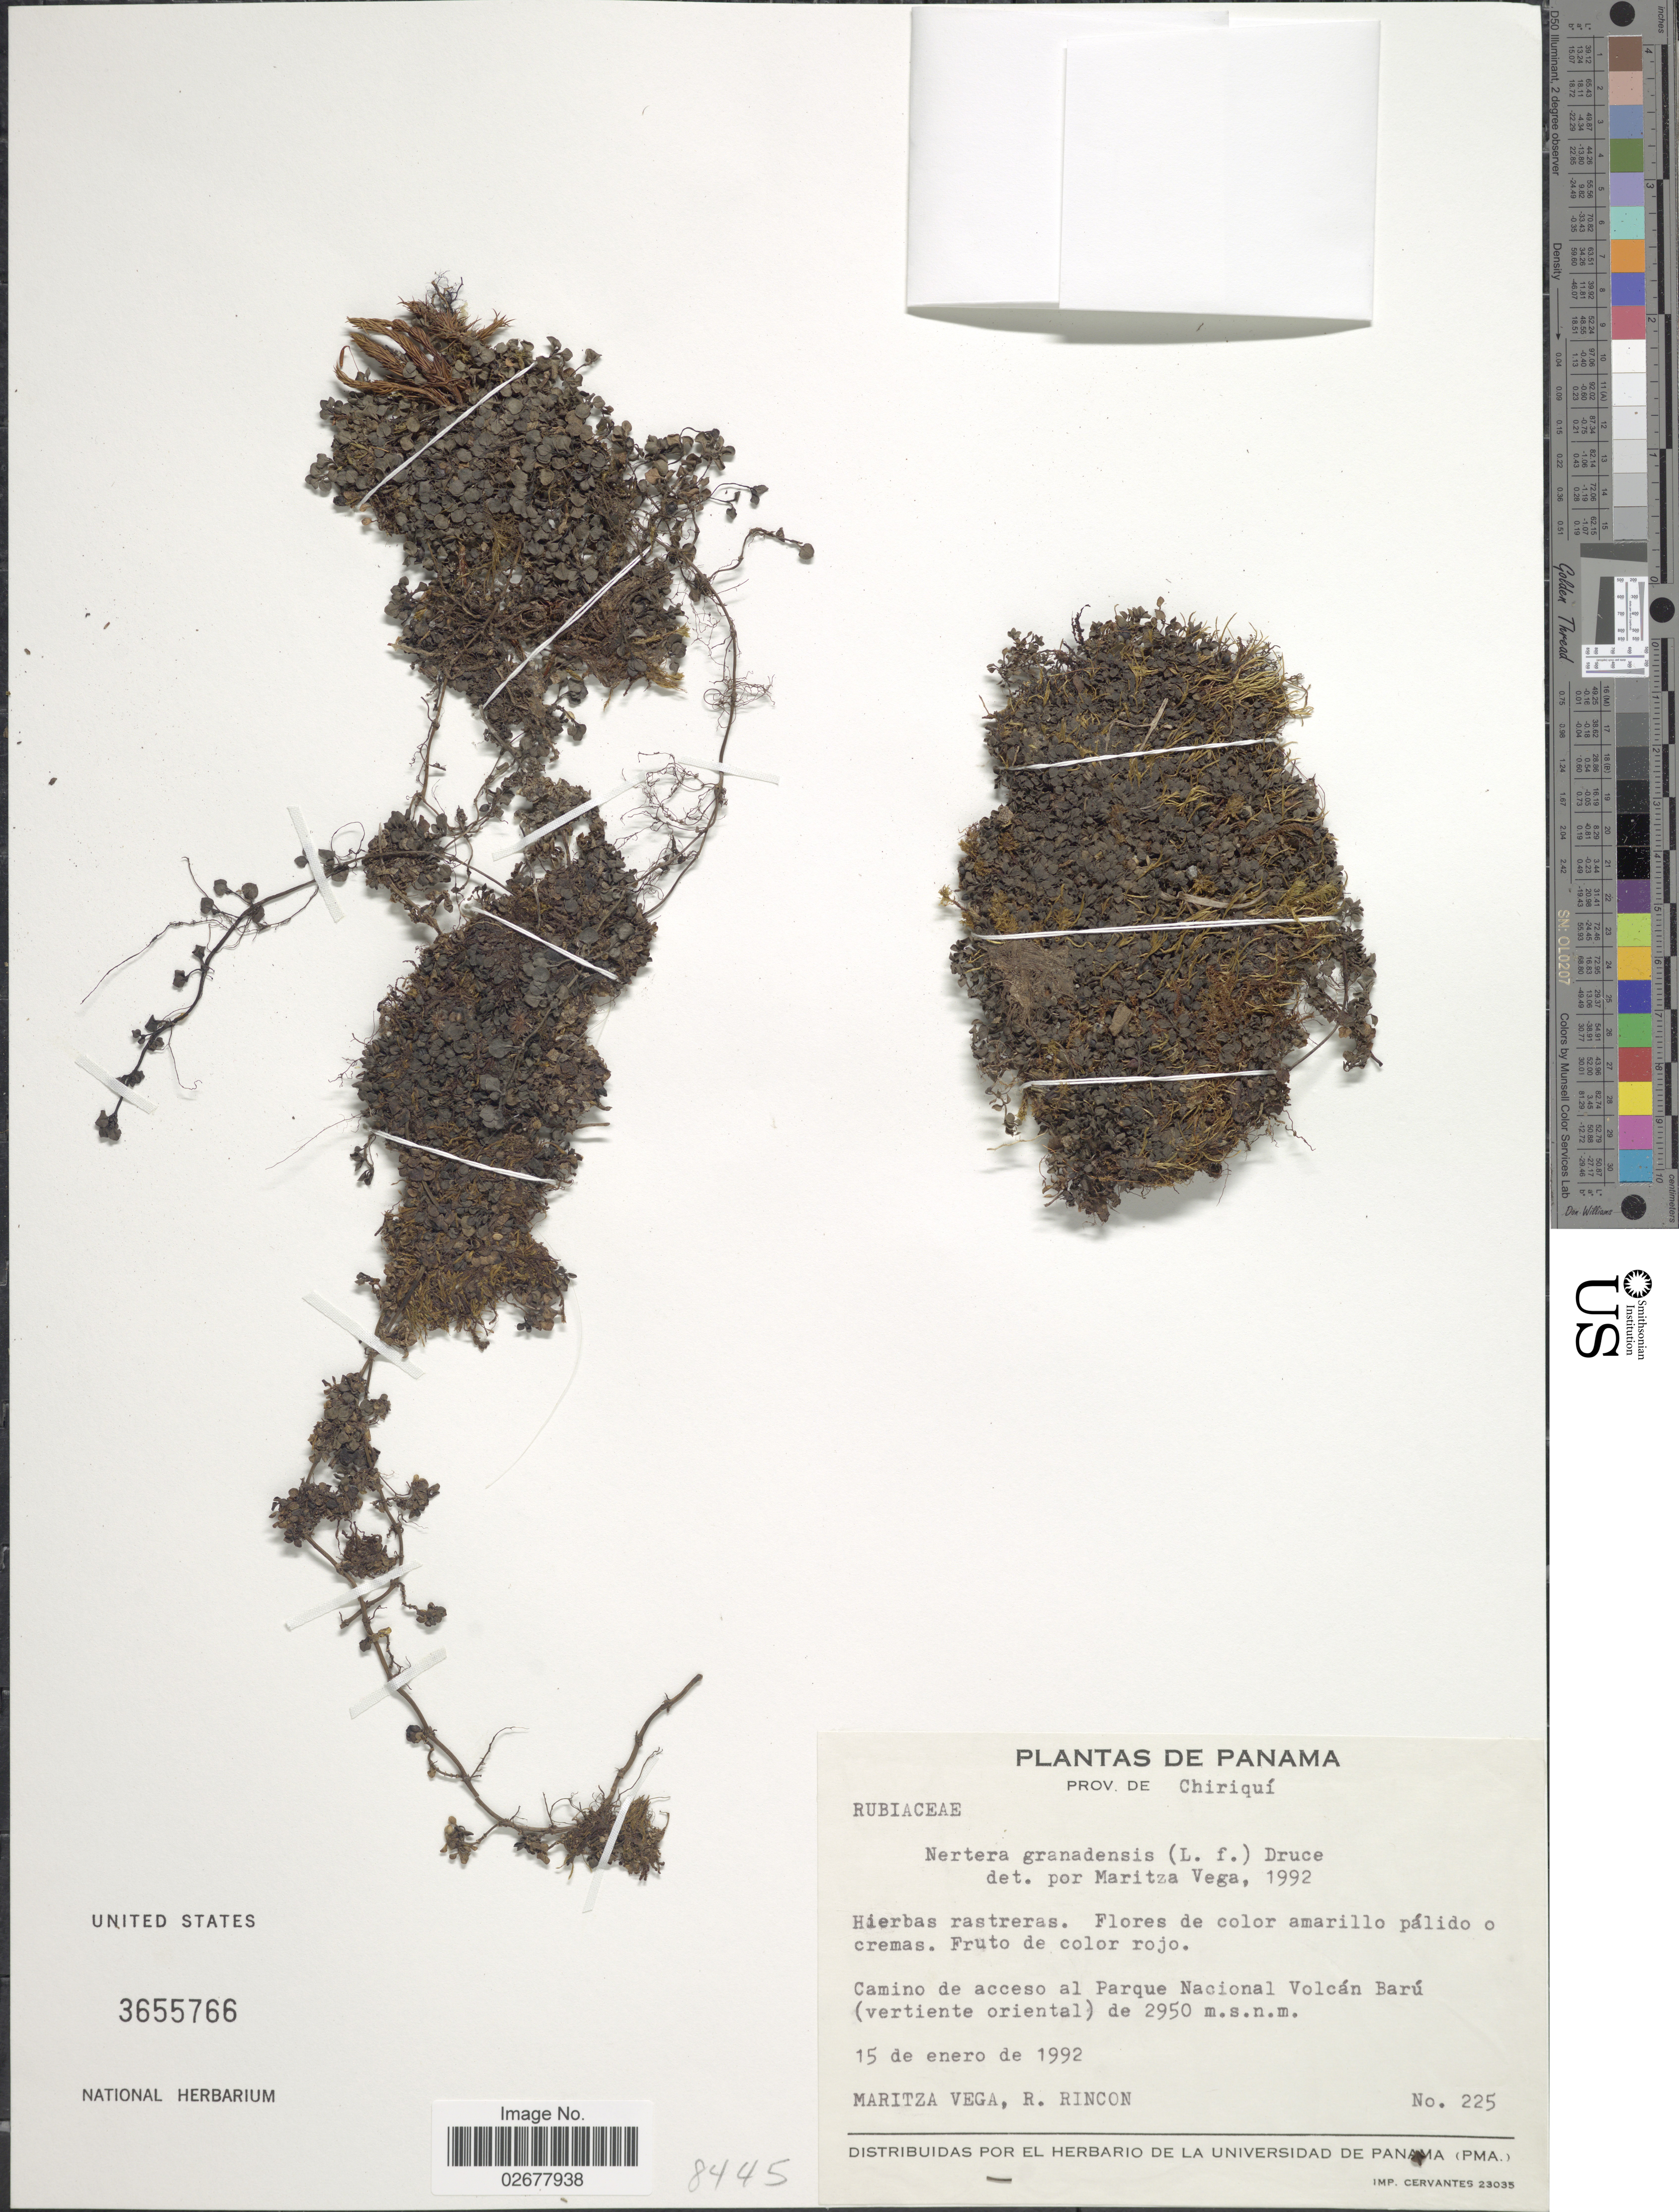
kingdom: Plantae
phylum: Tracheophyta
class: Magnoliopsida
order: Gentianales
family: Rubiaceae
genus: Nertera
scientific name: Nertera depressa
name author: Banks & Sol. ex Gaertn.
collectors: M. Vega & R. Rincon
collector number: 225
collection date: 1992-01-15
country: Panama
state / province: Chiriqui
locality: Camino de acceso al Parque Nacional Volcán Barú (vertiente oriental)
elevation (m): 2950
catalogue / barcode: US 3655766